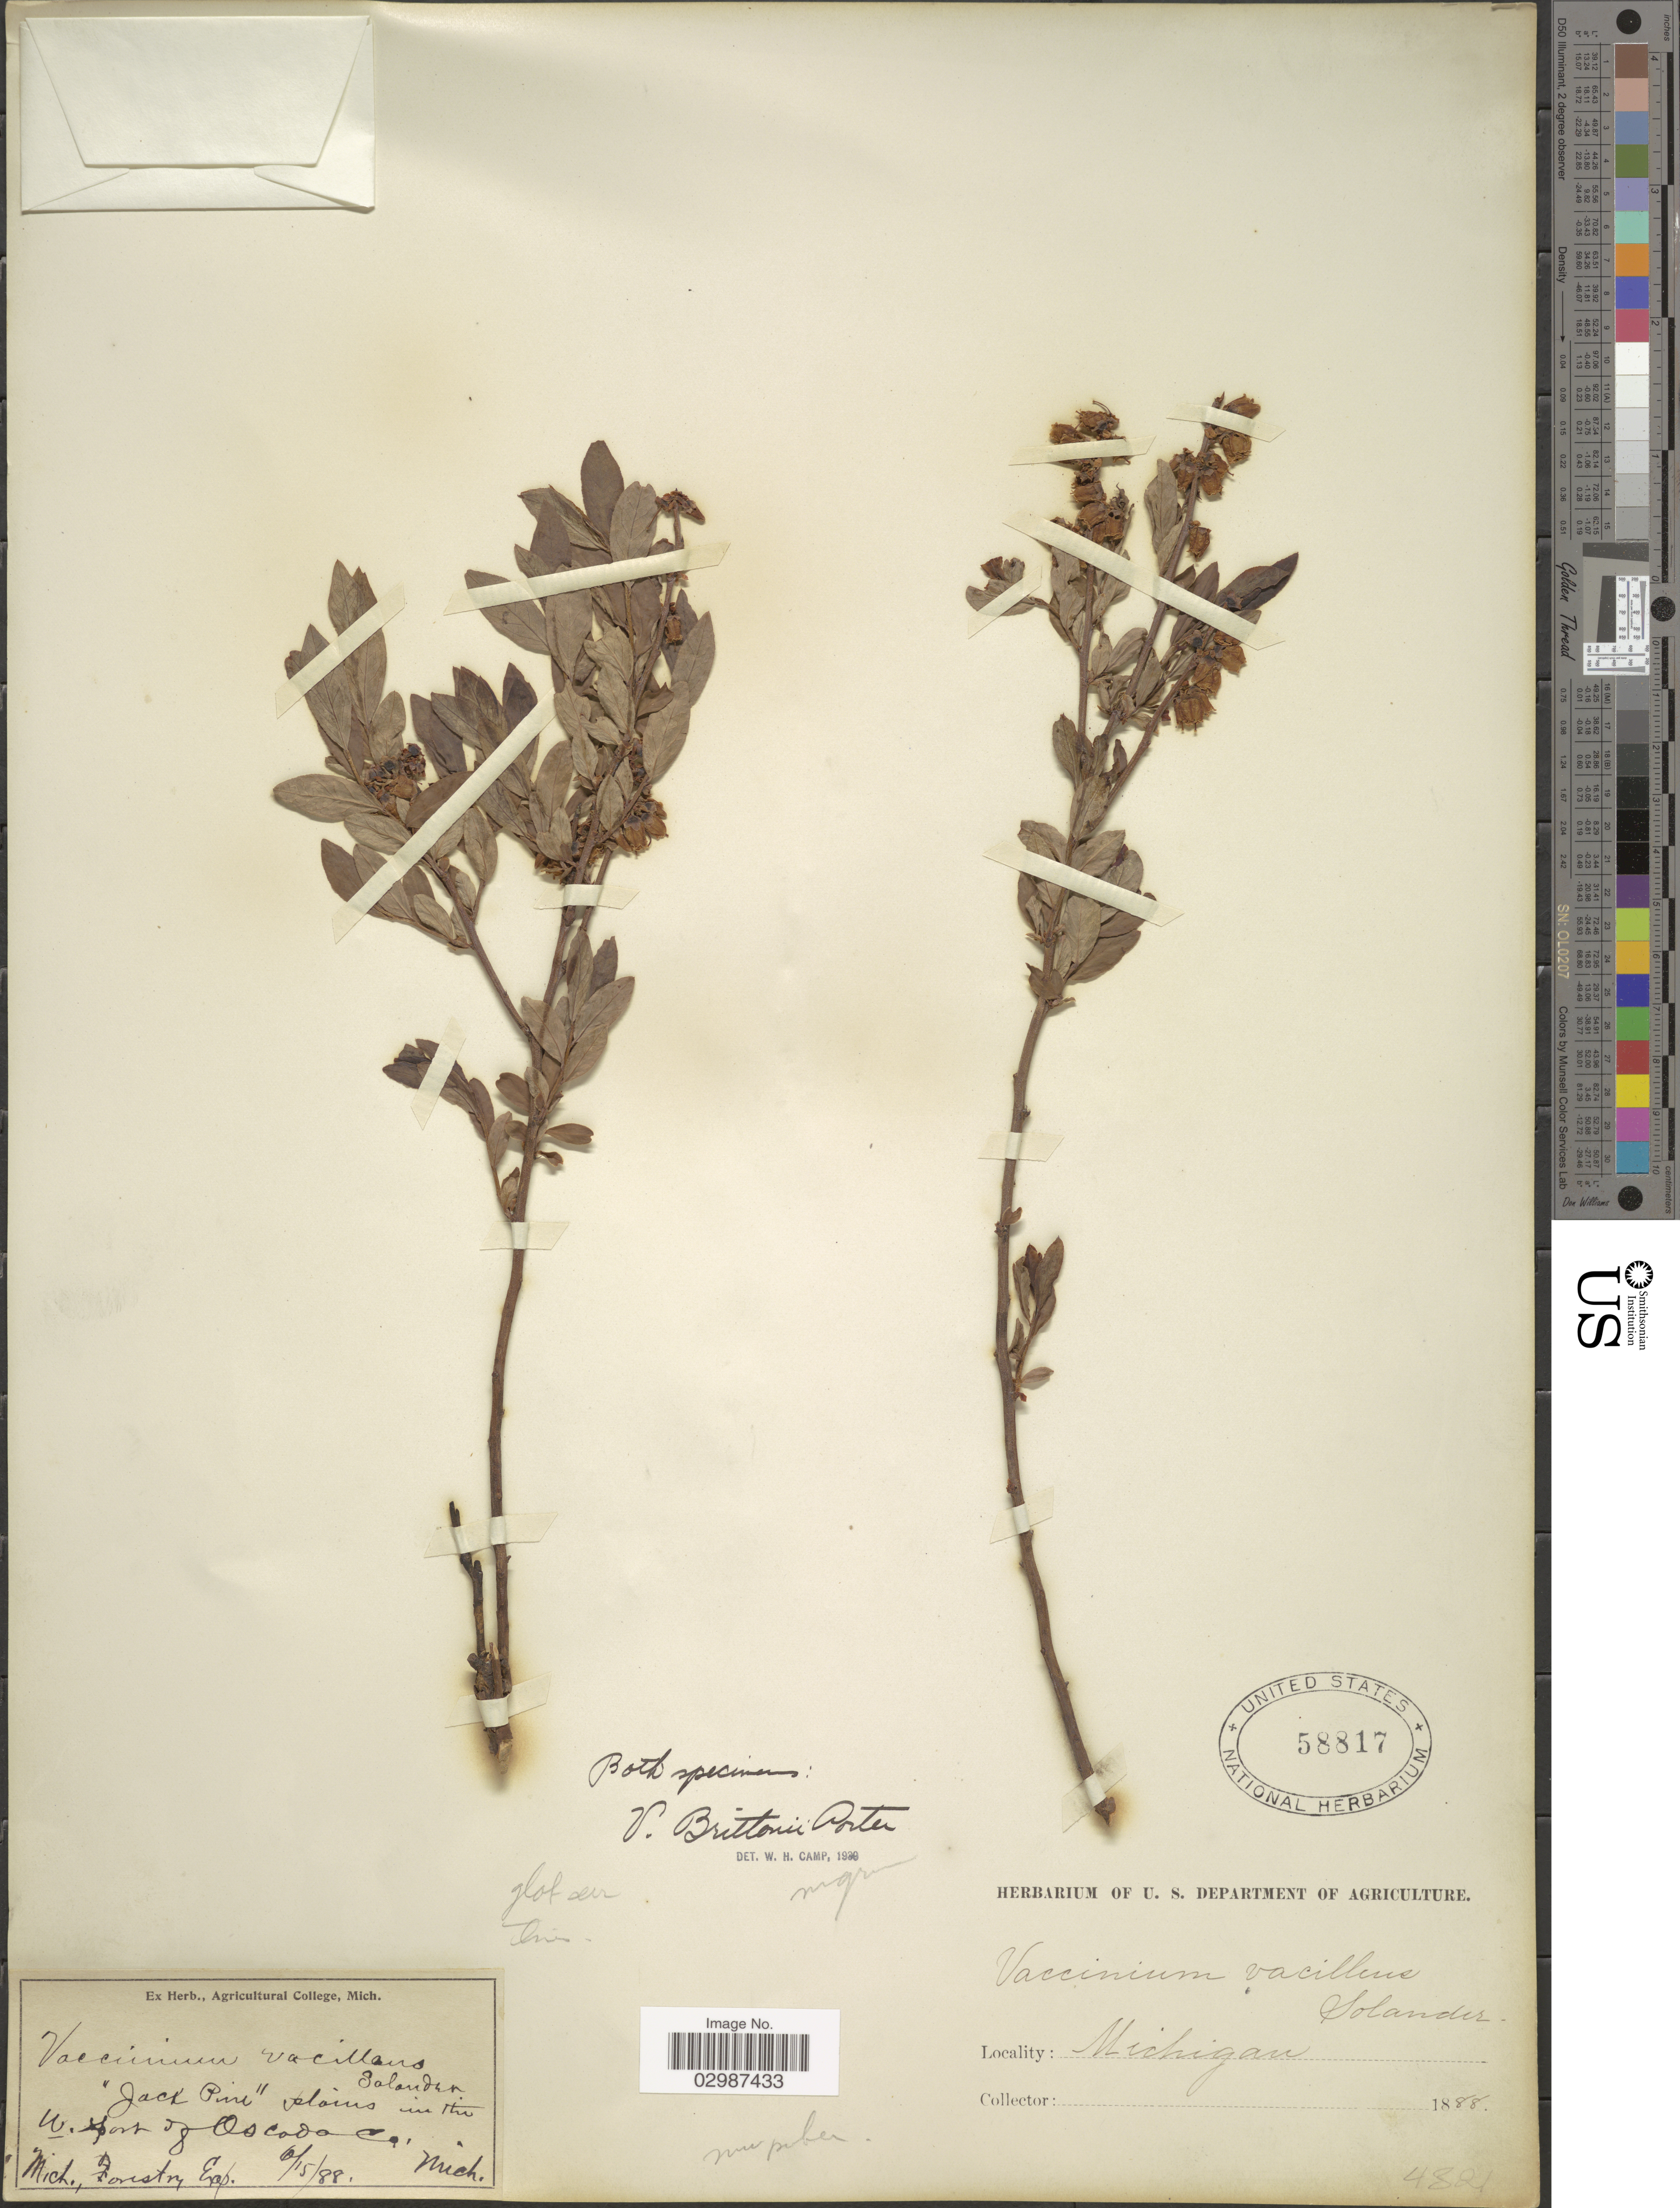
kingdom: Plantae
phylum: Tracheophyta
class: Magnoliopsida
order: Ericales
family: Ericaceae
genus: Vaccinium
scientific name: Vaccinium brittonii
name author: Porter ex E.P. Bicknell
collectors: Ex herb. Agricultural College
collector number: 4321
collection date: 1888-06-15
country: United States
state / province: Michigan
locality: Jack Pine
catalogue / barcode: US 58817